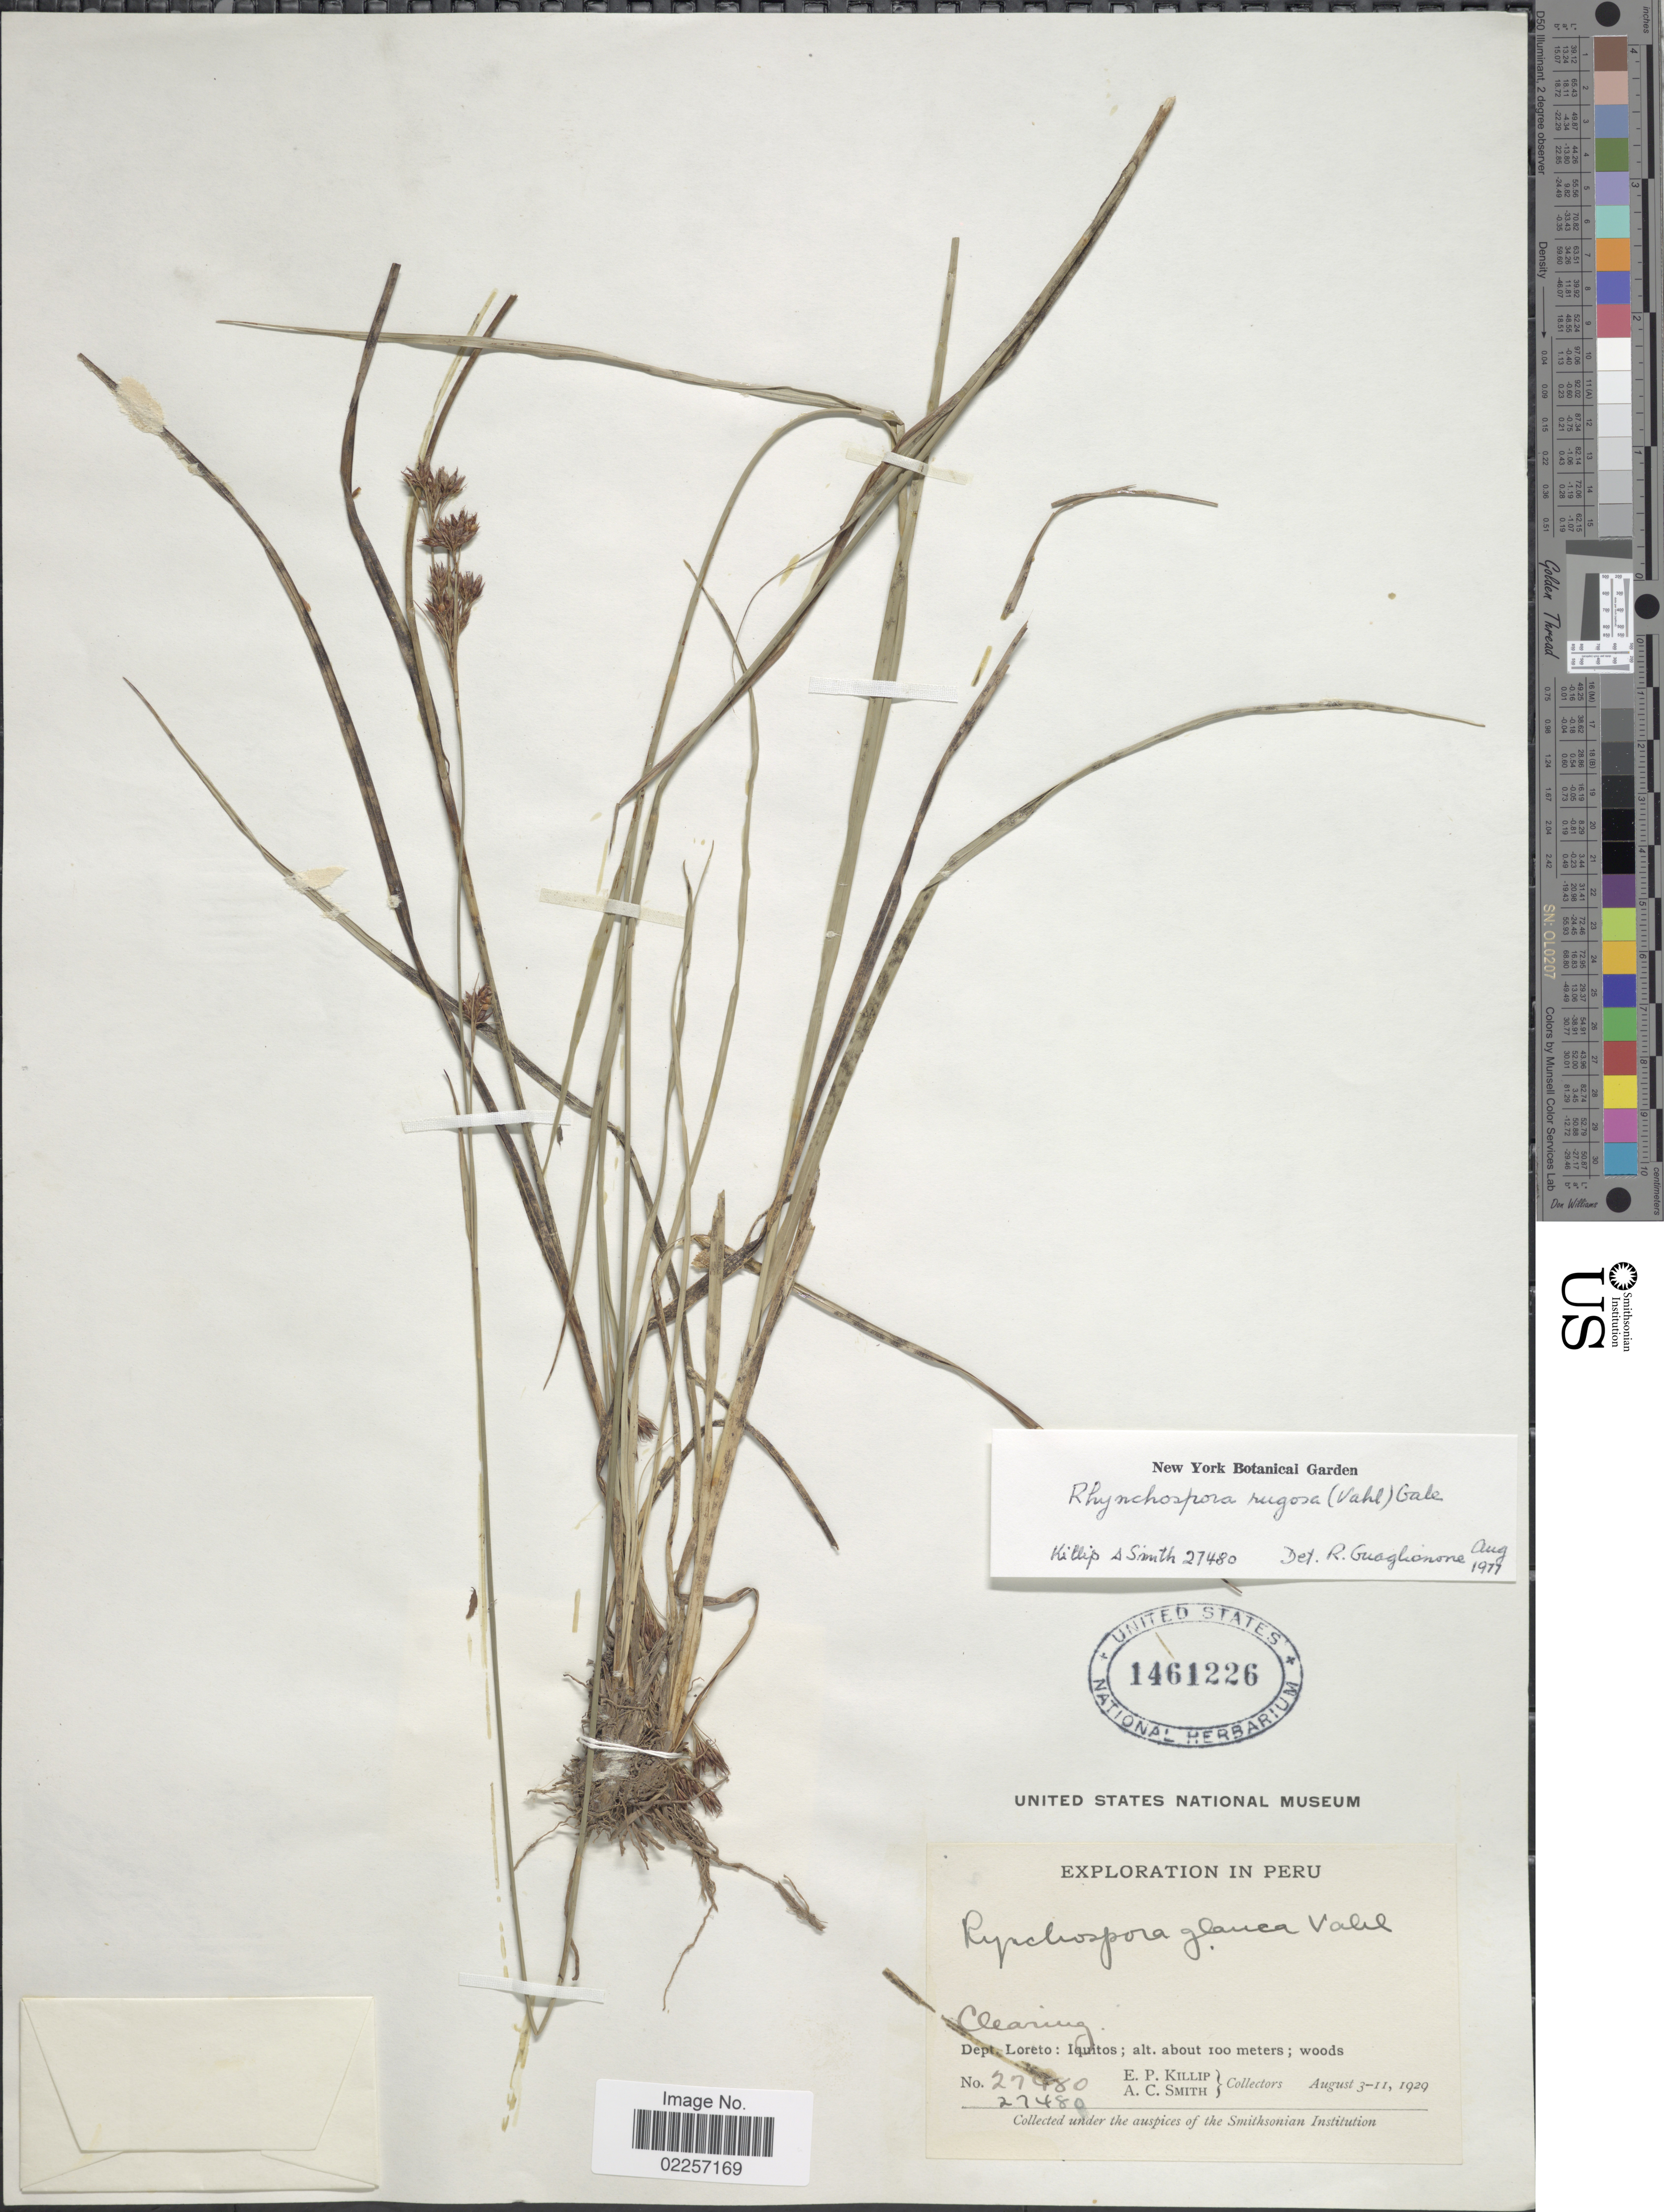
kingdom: Plantae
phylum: Tracheophyta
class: Liliopsida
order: Poales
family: Cyperaceae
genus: Rhynchospora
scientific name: Rhynchospora rugosa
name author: (Vahl) Gale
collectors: E. P. Killip & A. C. Smith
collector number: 27480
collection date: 1929-08-03/1929-08-11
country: Peru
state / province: Loreto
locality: Iquitos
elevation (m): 100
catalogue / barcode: US 1461226